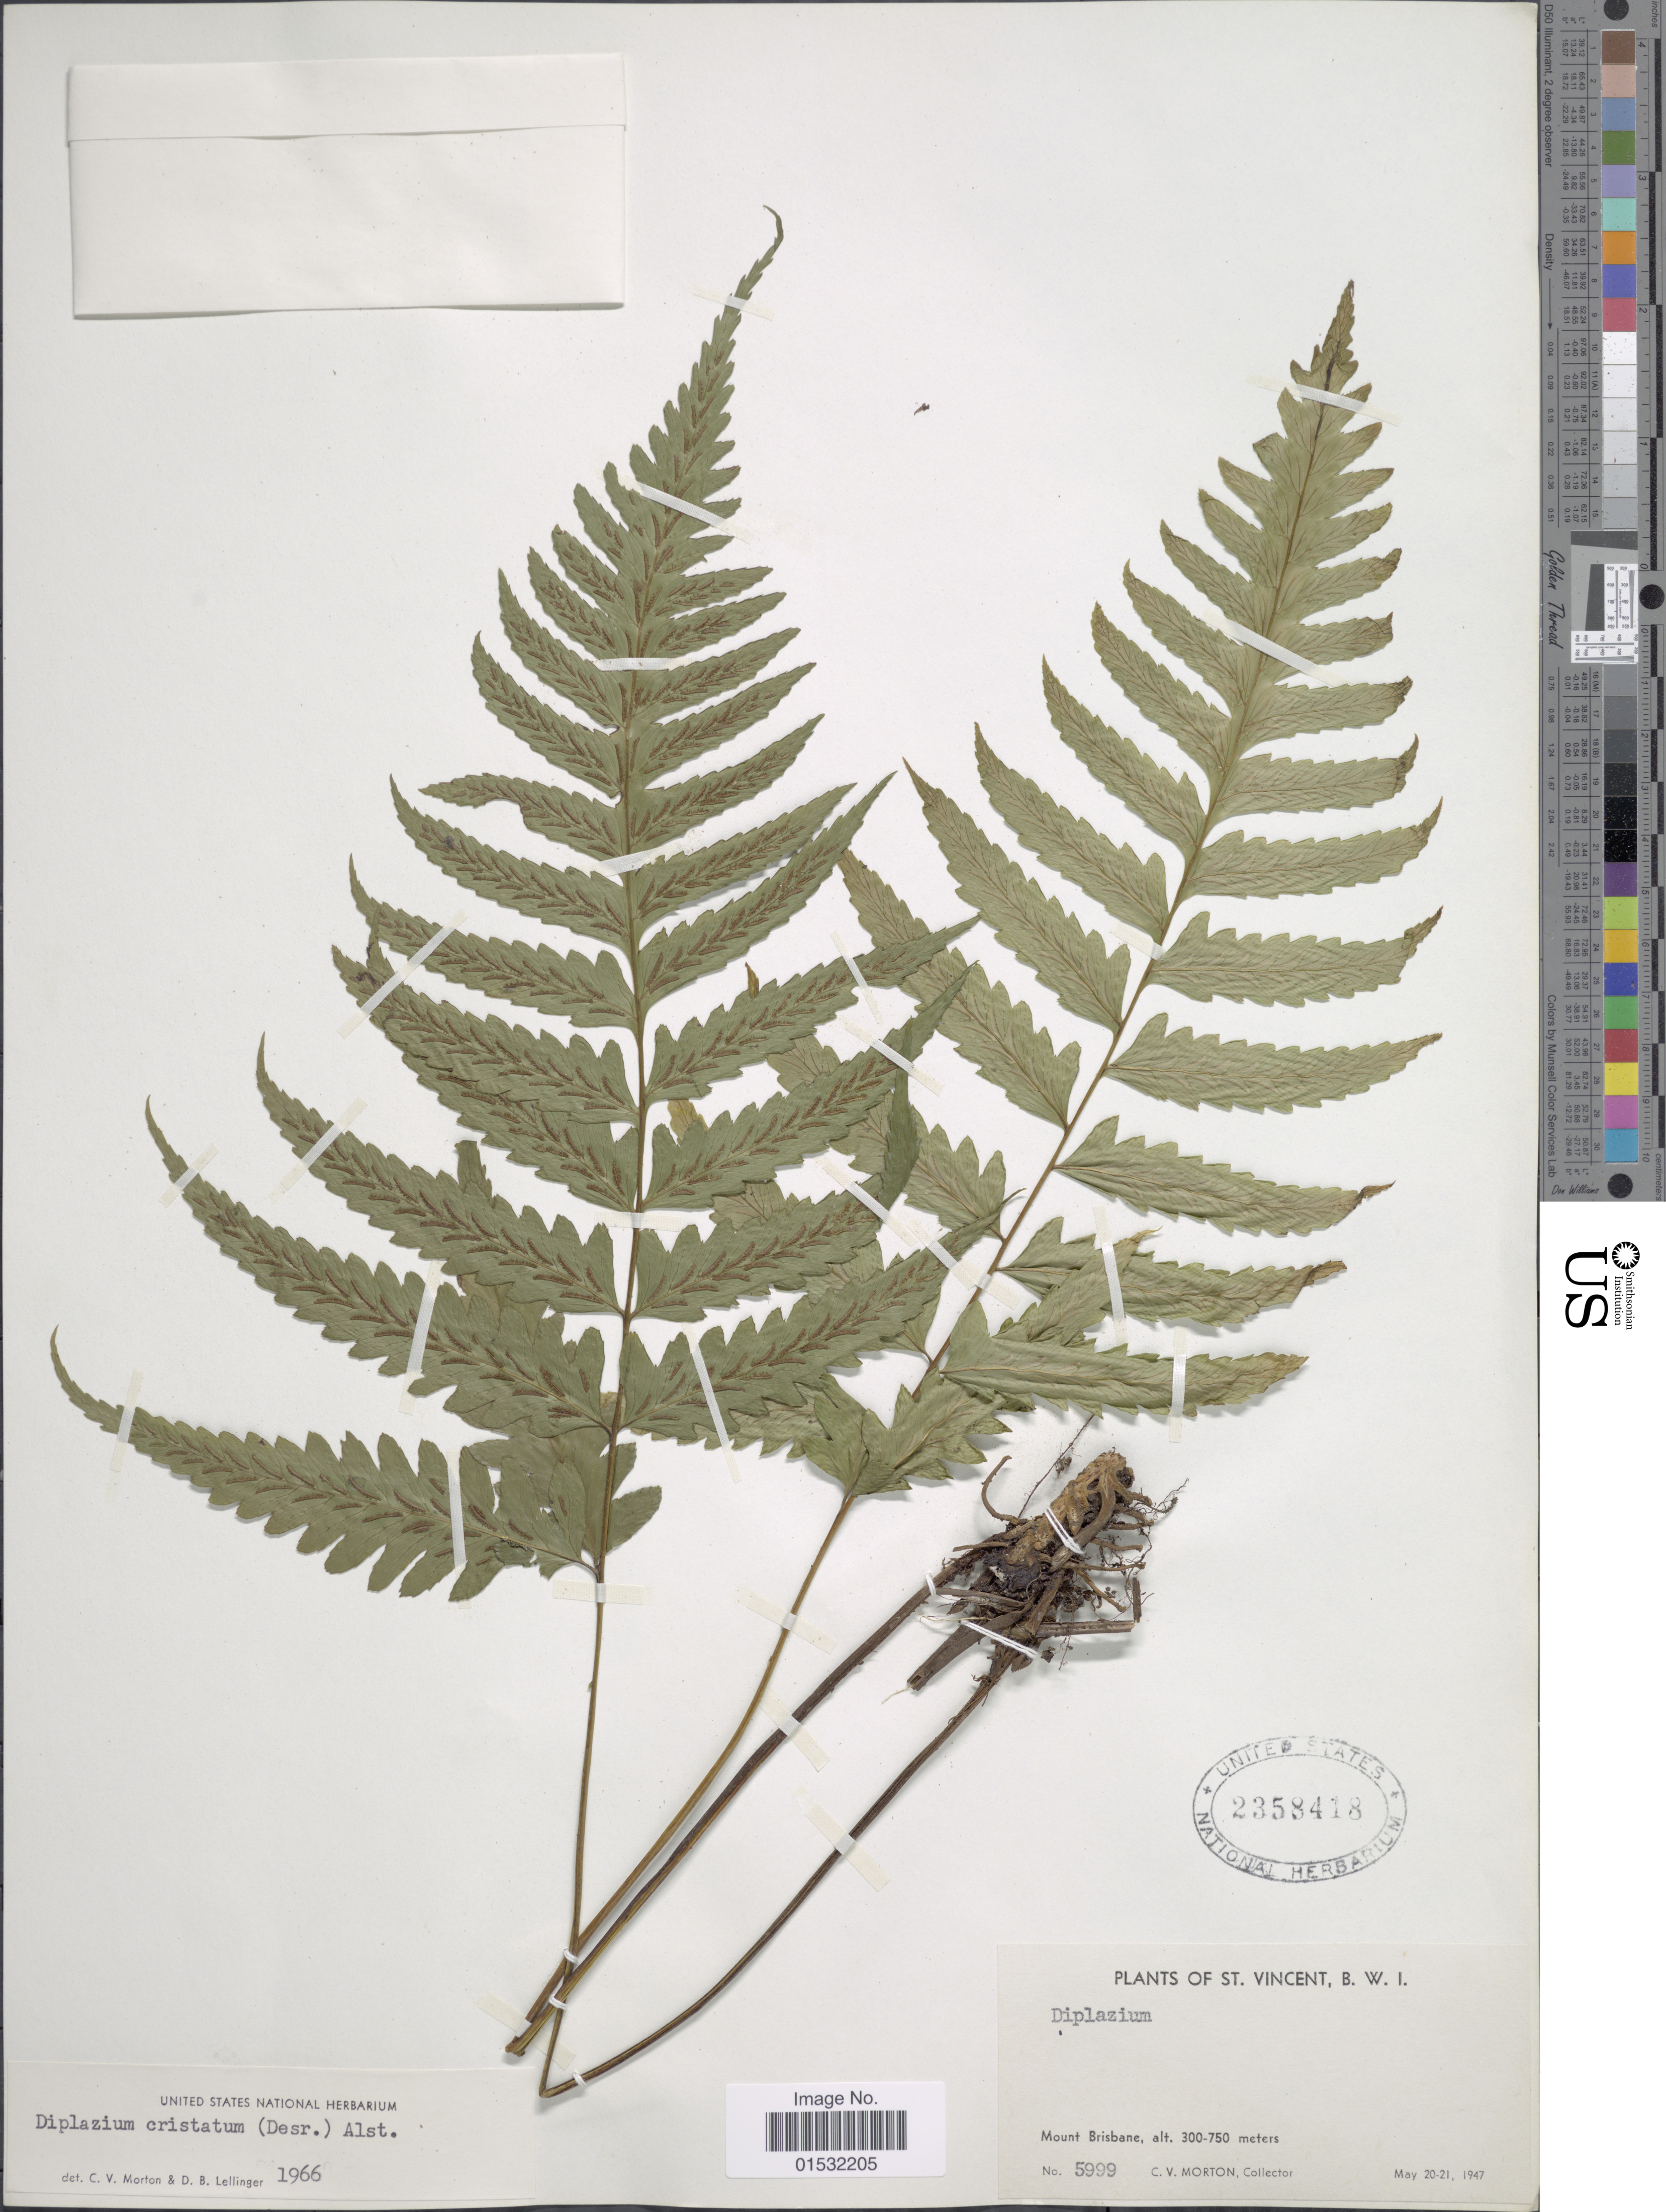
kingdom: Plantae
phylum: Tracheophyta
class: Polypodiopsida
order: Polypodiales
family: Athyriaceae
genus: Diplazium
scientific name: Diplazium cristatum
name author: (Desr.) Alston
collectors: C. V. Morton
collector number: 5999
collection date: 1947-05-20/1947-05-21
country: St. Vincent - Grenadines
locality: St. Vincent, B. W. I. Mount Brisbane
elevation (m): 300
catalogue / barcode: US 2358418